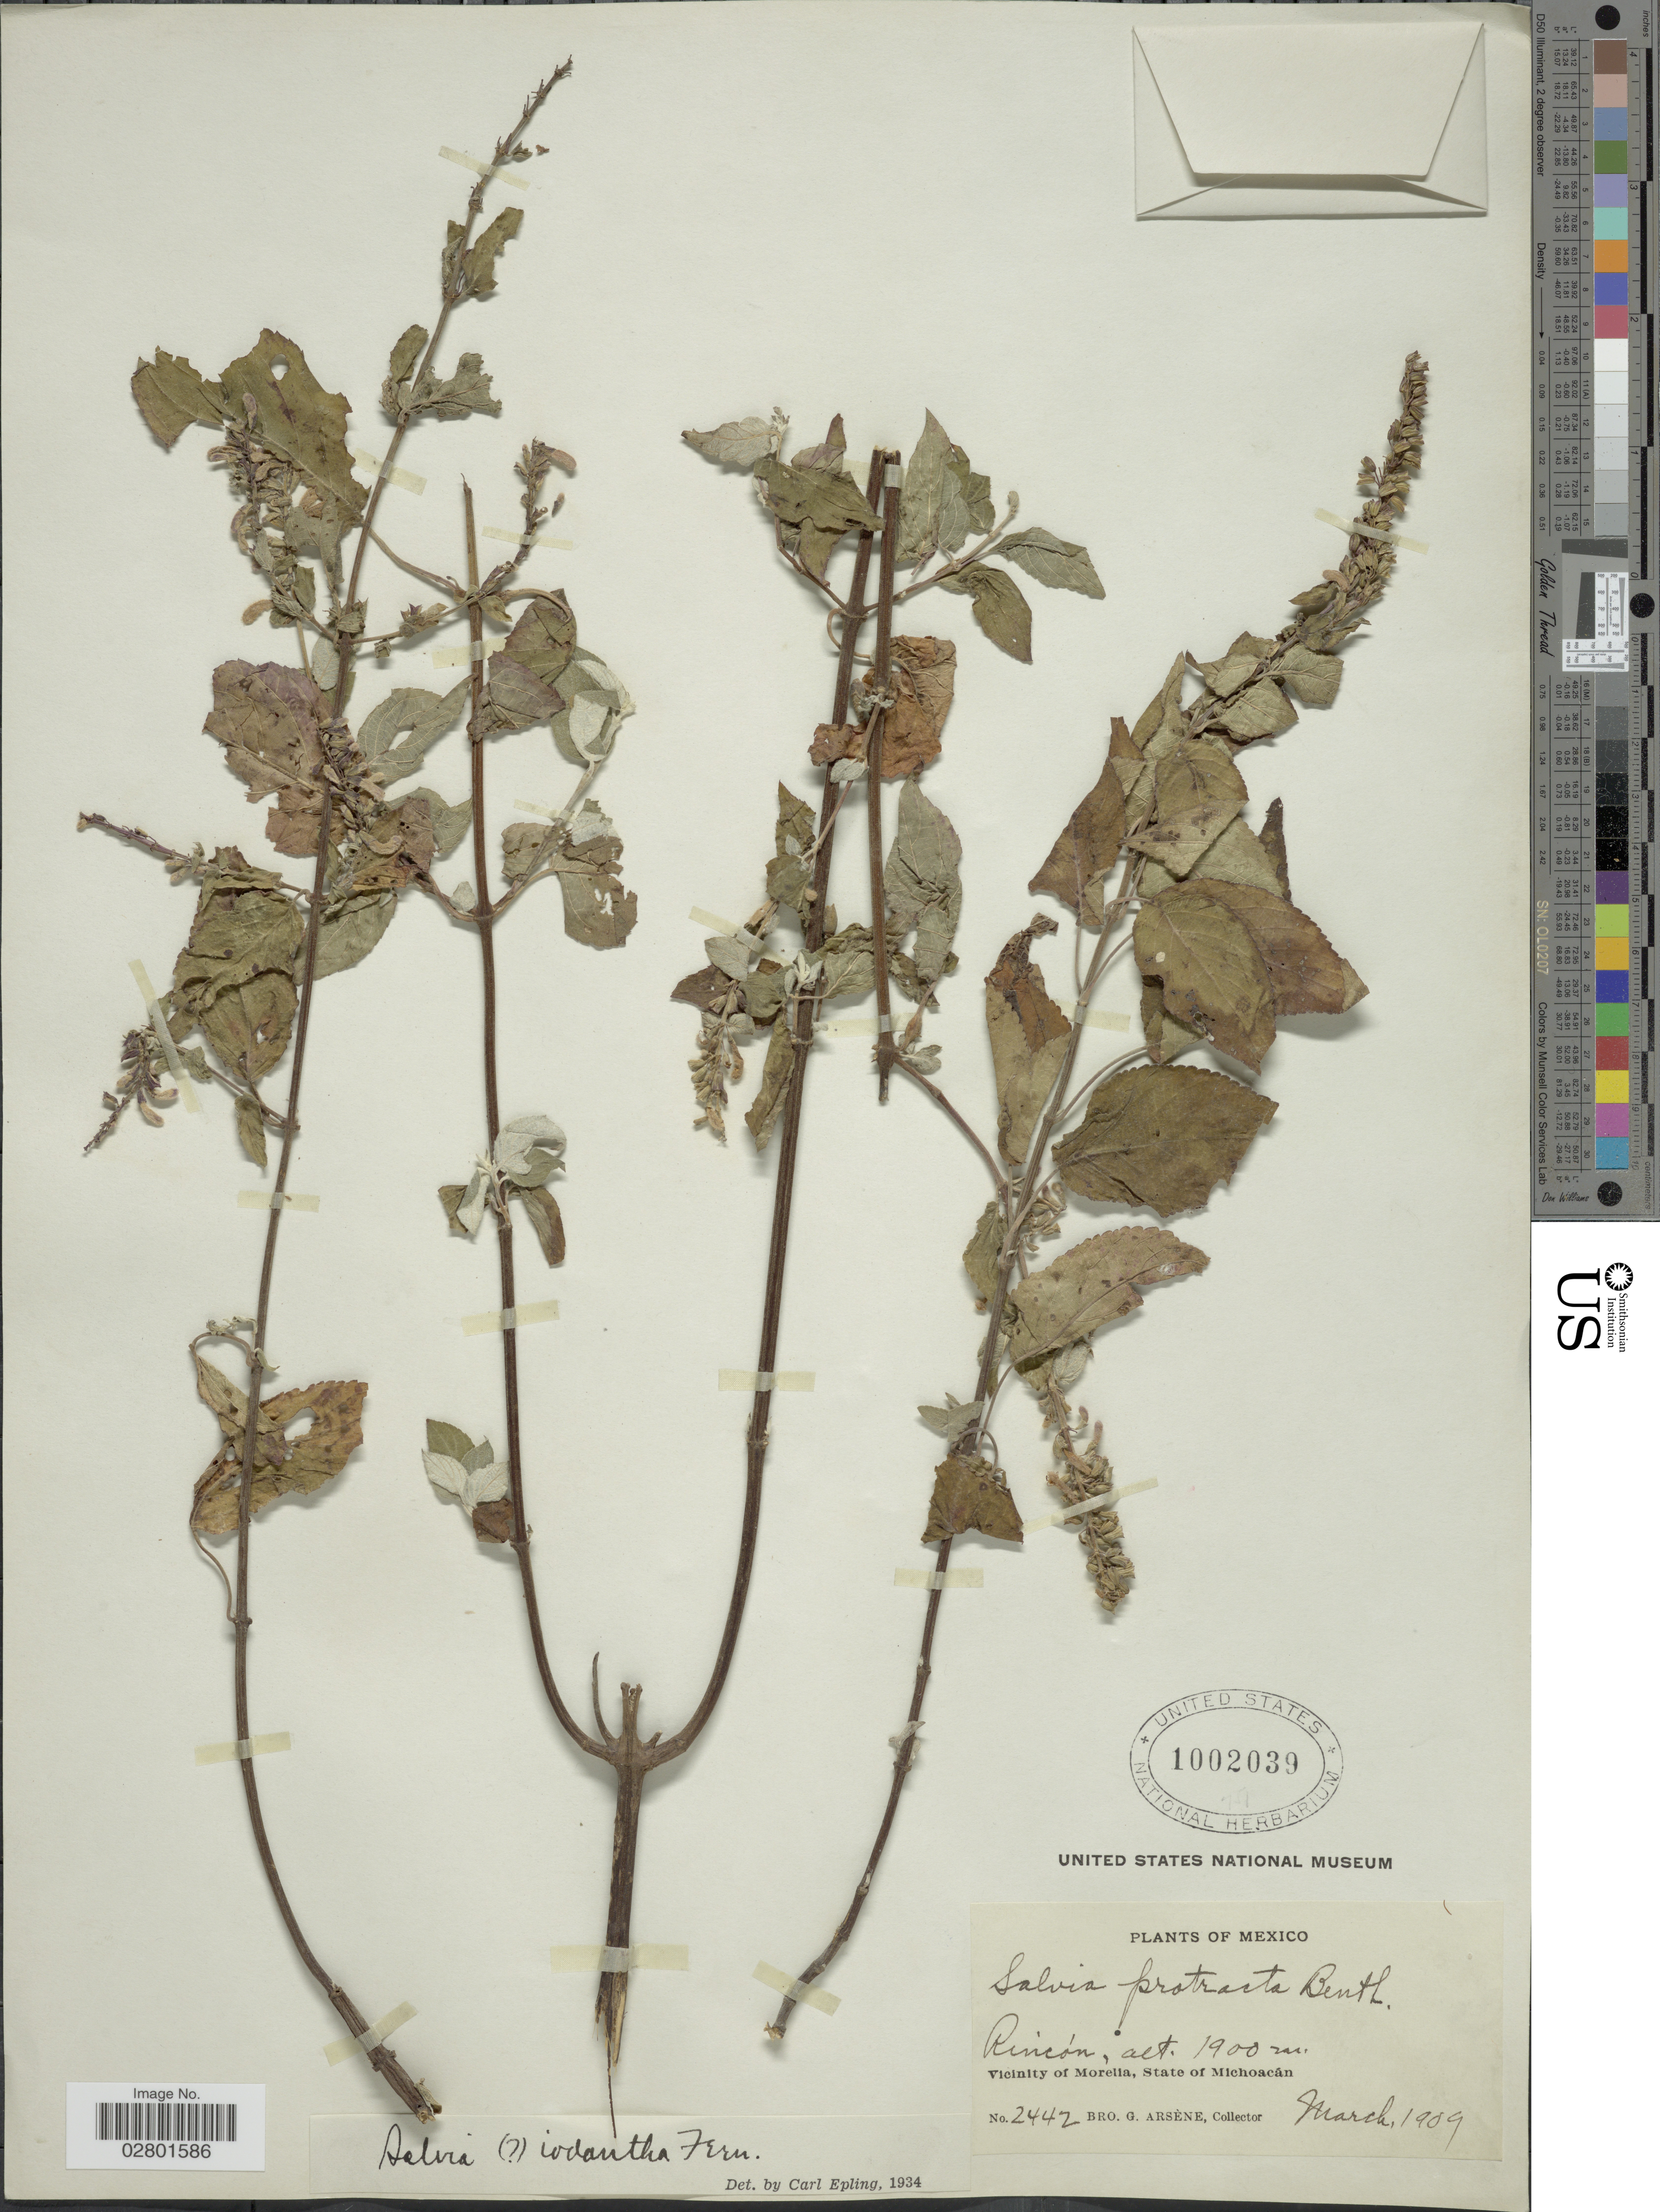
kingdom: Plantae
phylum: Tracheophyta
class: Magnoliopsida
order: Lamiales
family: Lamiaceae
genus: Salvia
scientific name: Salvia iodantha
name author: Fernald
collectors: Bro. G. Arsène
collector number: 2442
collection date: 1909-03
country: Mexico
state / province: Michoacán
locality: Rincón, Vicinity of Morelia.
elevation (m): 1900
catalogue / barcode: US 1002039